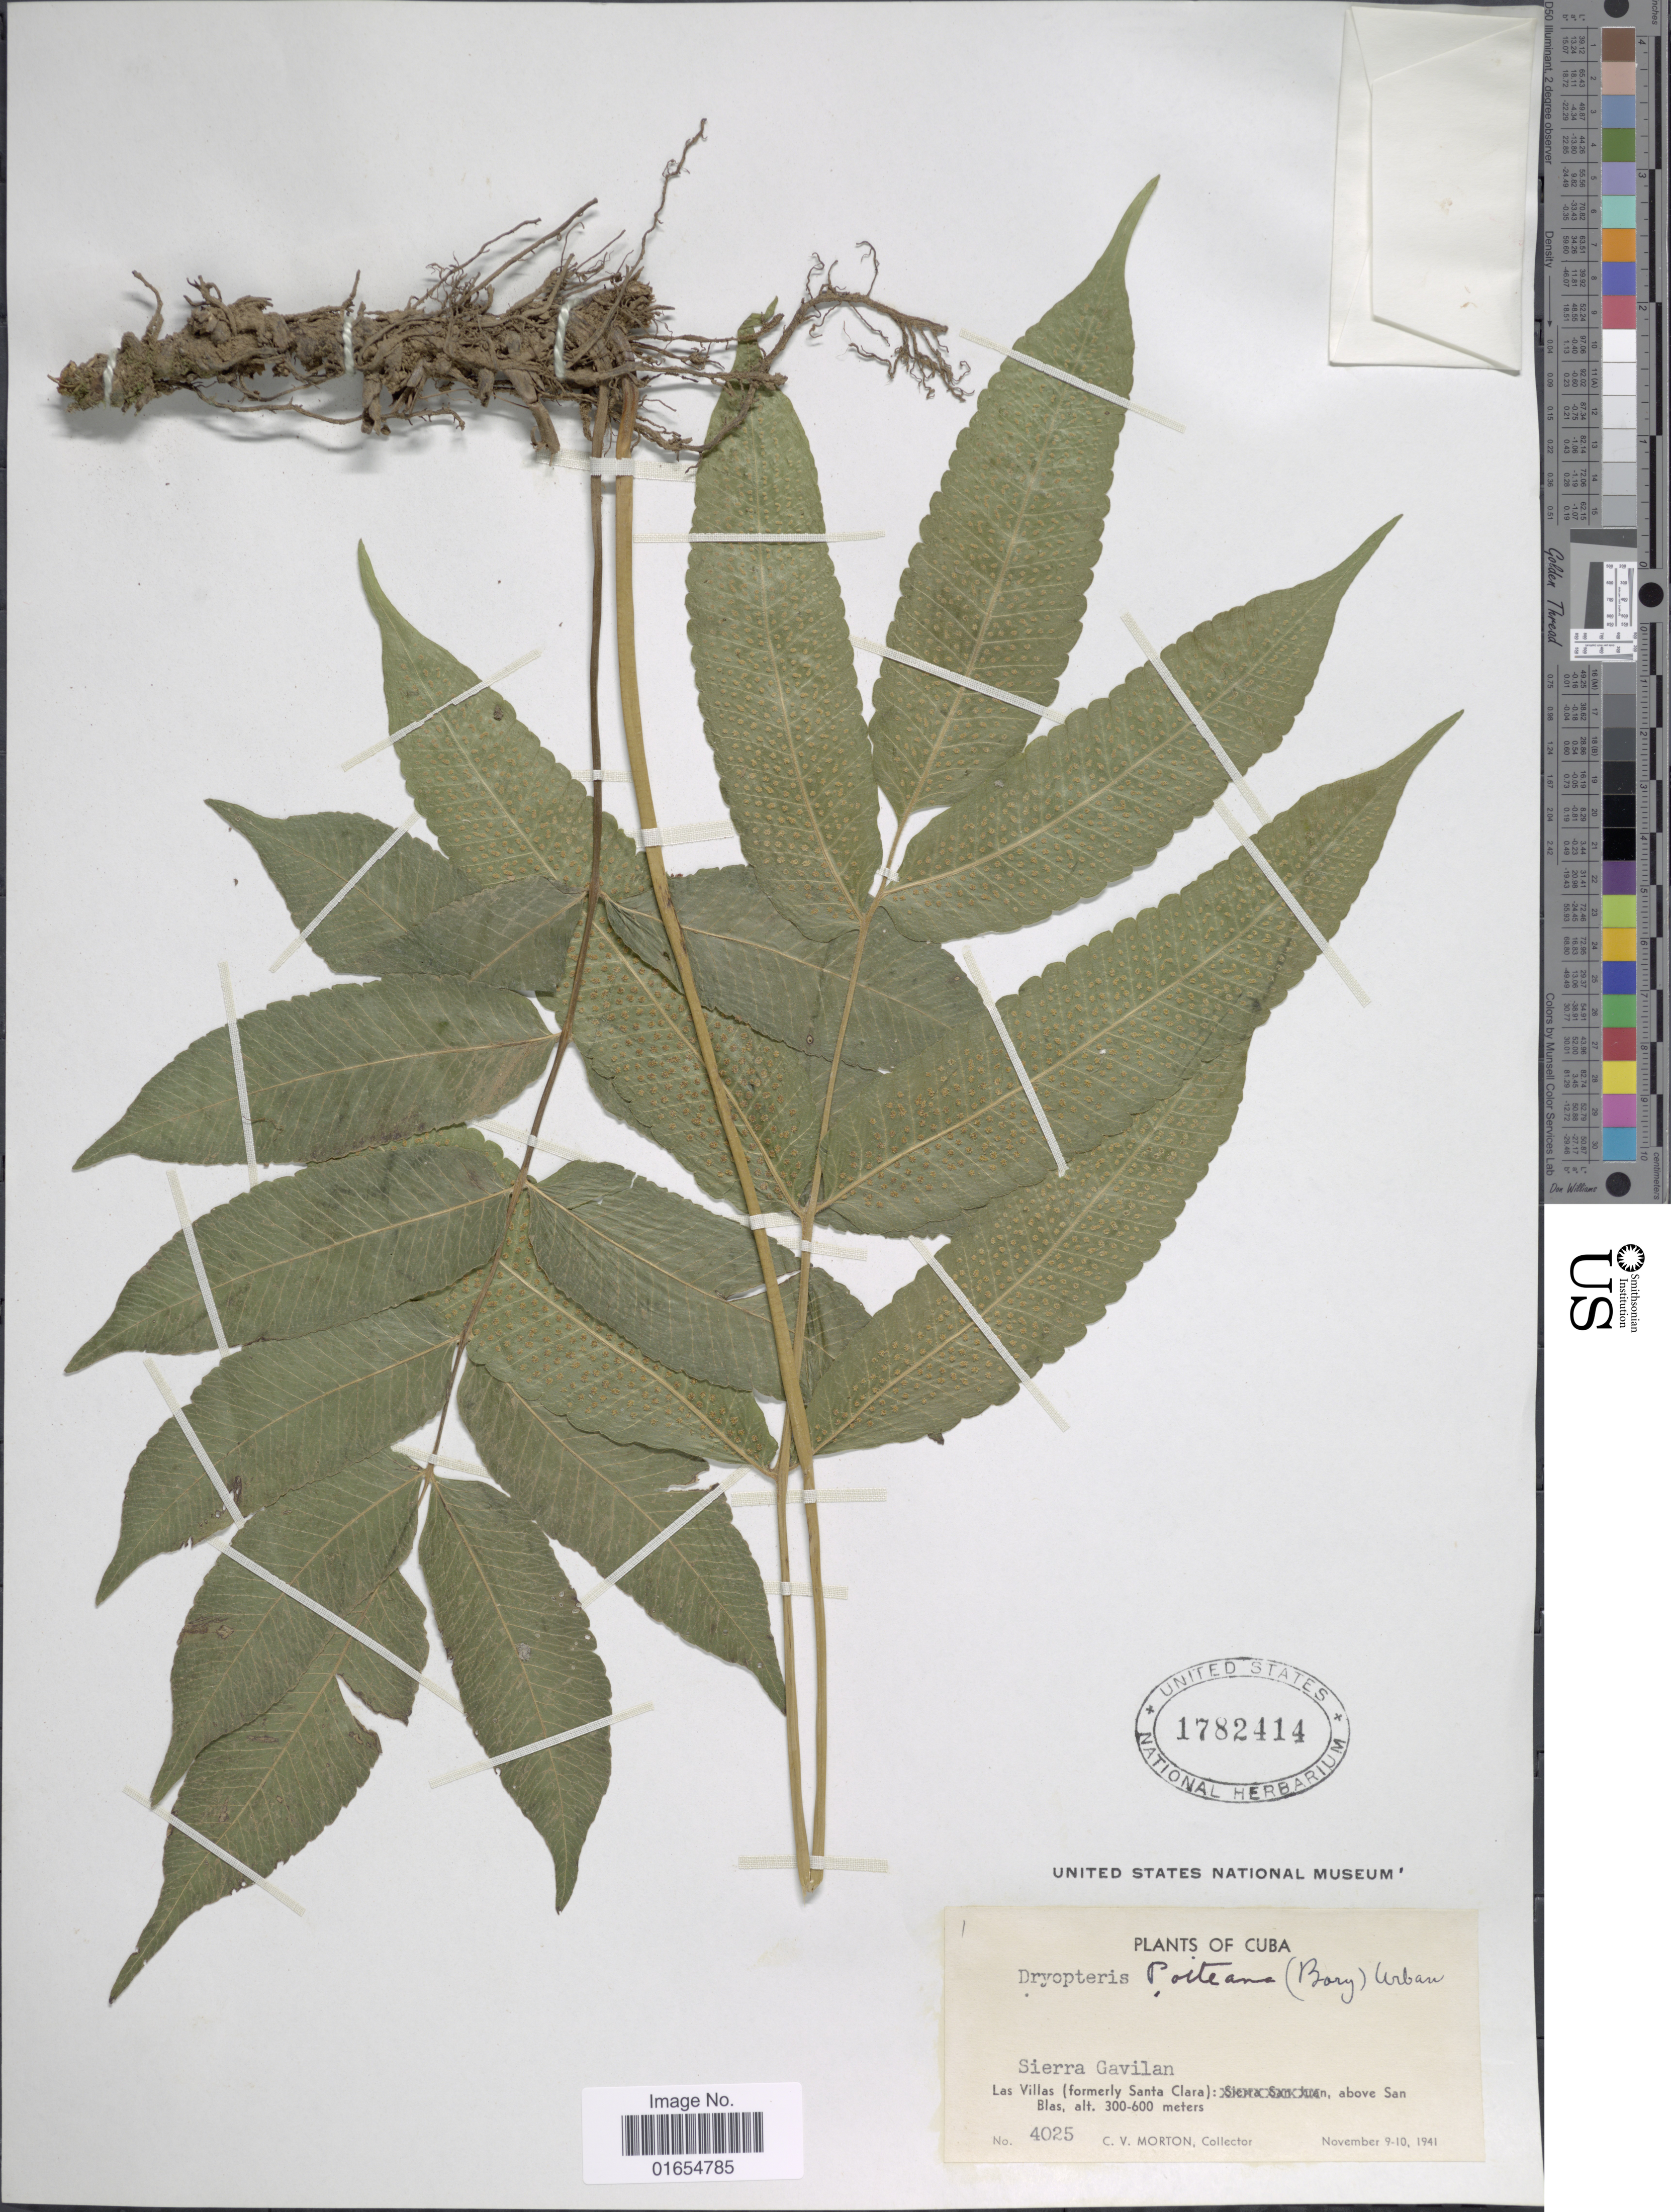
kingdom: Plantae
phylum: Tracheophyta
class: Polypodiopsida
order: Polypodiales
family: Thelypteridaceae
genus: Goniopteris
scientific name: Goniopteris poiteana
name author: (Bory) Ching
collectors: C. V. Morton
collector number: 4025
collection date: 1941-11-09/1941-11-10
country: Cuba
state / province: Las Villas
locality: Sierra Gavilan, above San Blas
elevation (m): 300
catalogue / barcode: US 1782414